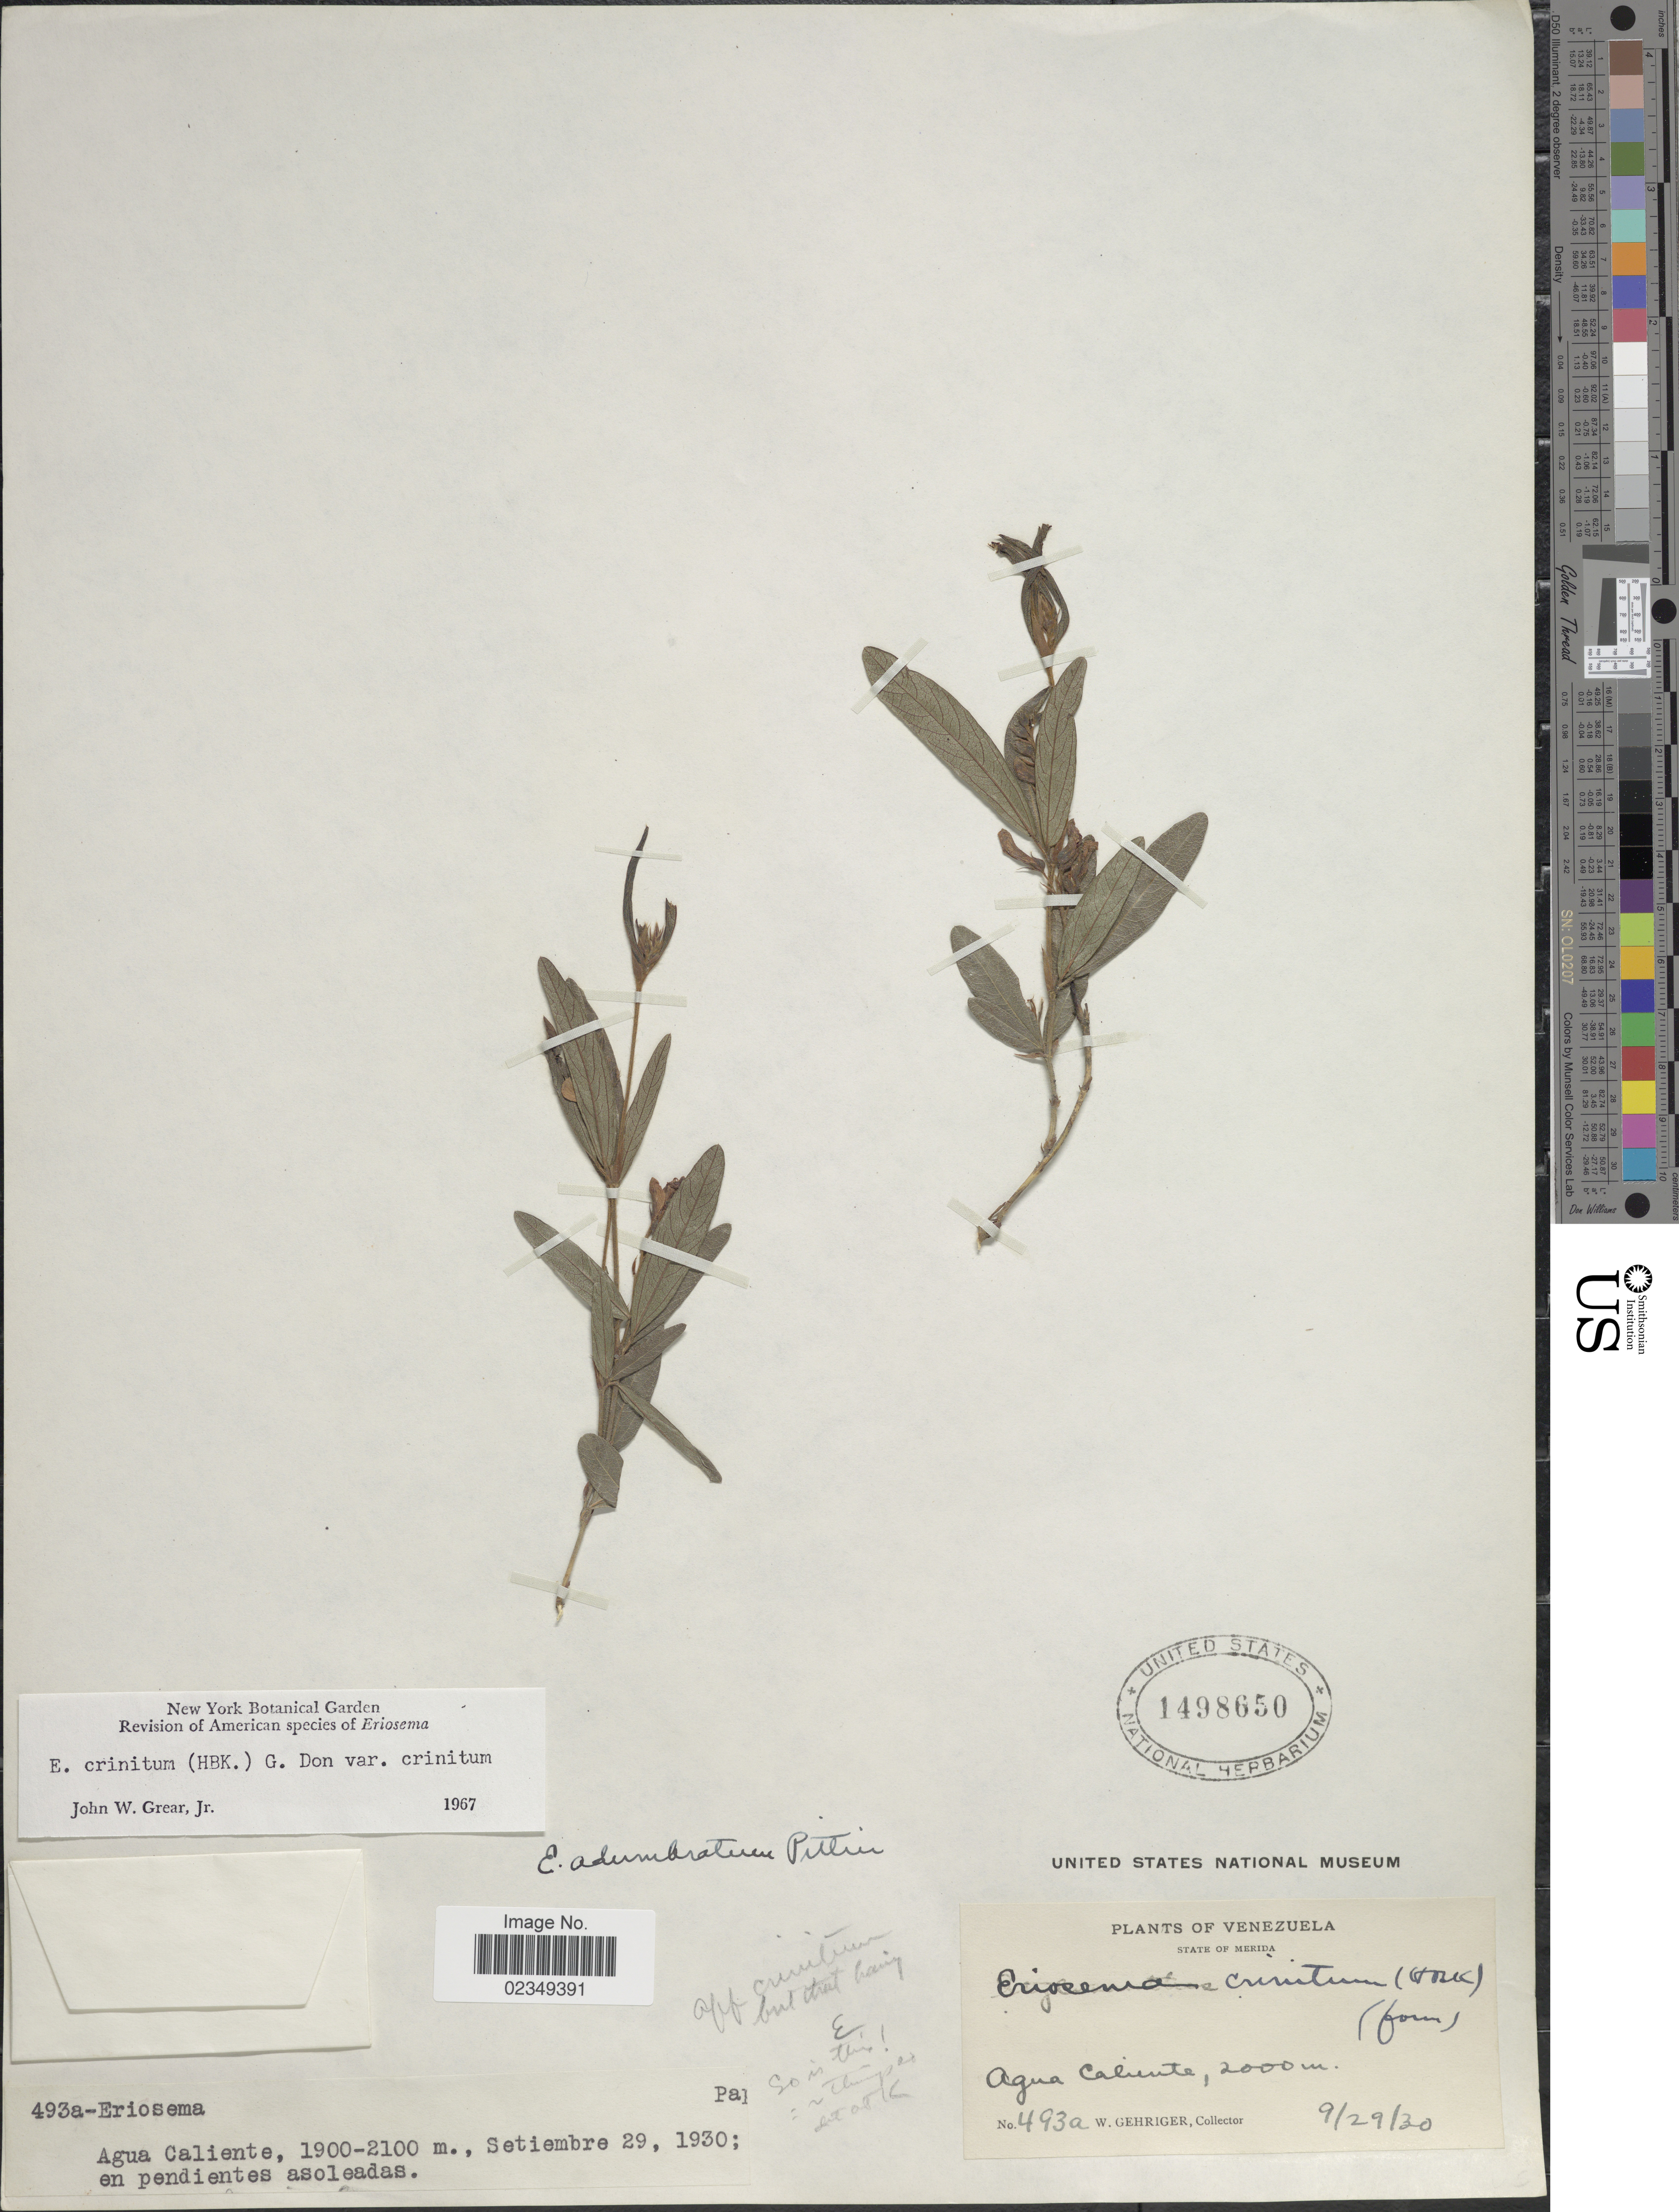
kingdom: Plantae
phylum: Tracheophyta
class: Magnoliopsida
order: Fabales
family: Fabaceae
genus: Eriosema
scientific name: Eriosema crinitum var. crinitum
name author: (Kunth) G. Don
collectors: W. Gehriger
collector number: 493a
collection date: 1930-09-29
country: Venezuela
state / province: Mérida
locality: Agua Caliente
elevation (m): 2000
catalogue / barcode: US 1498650